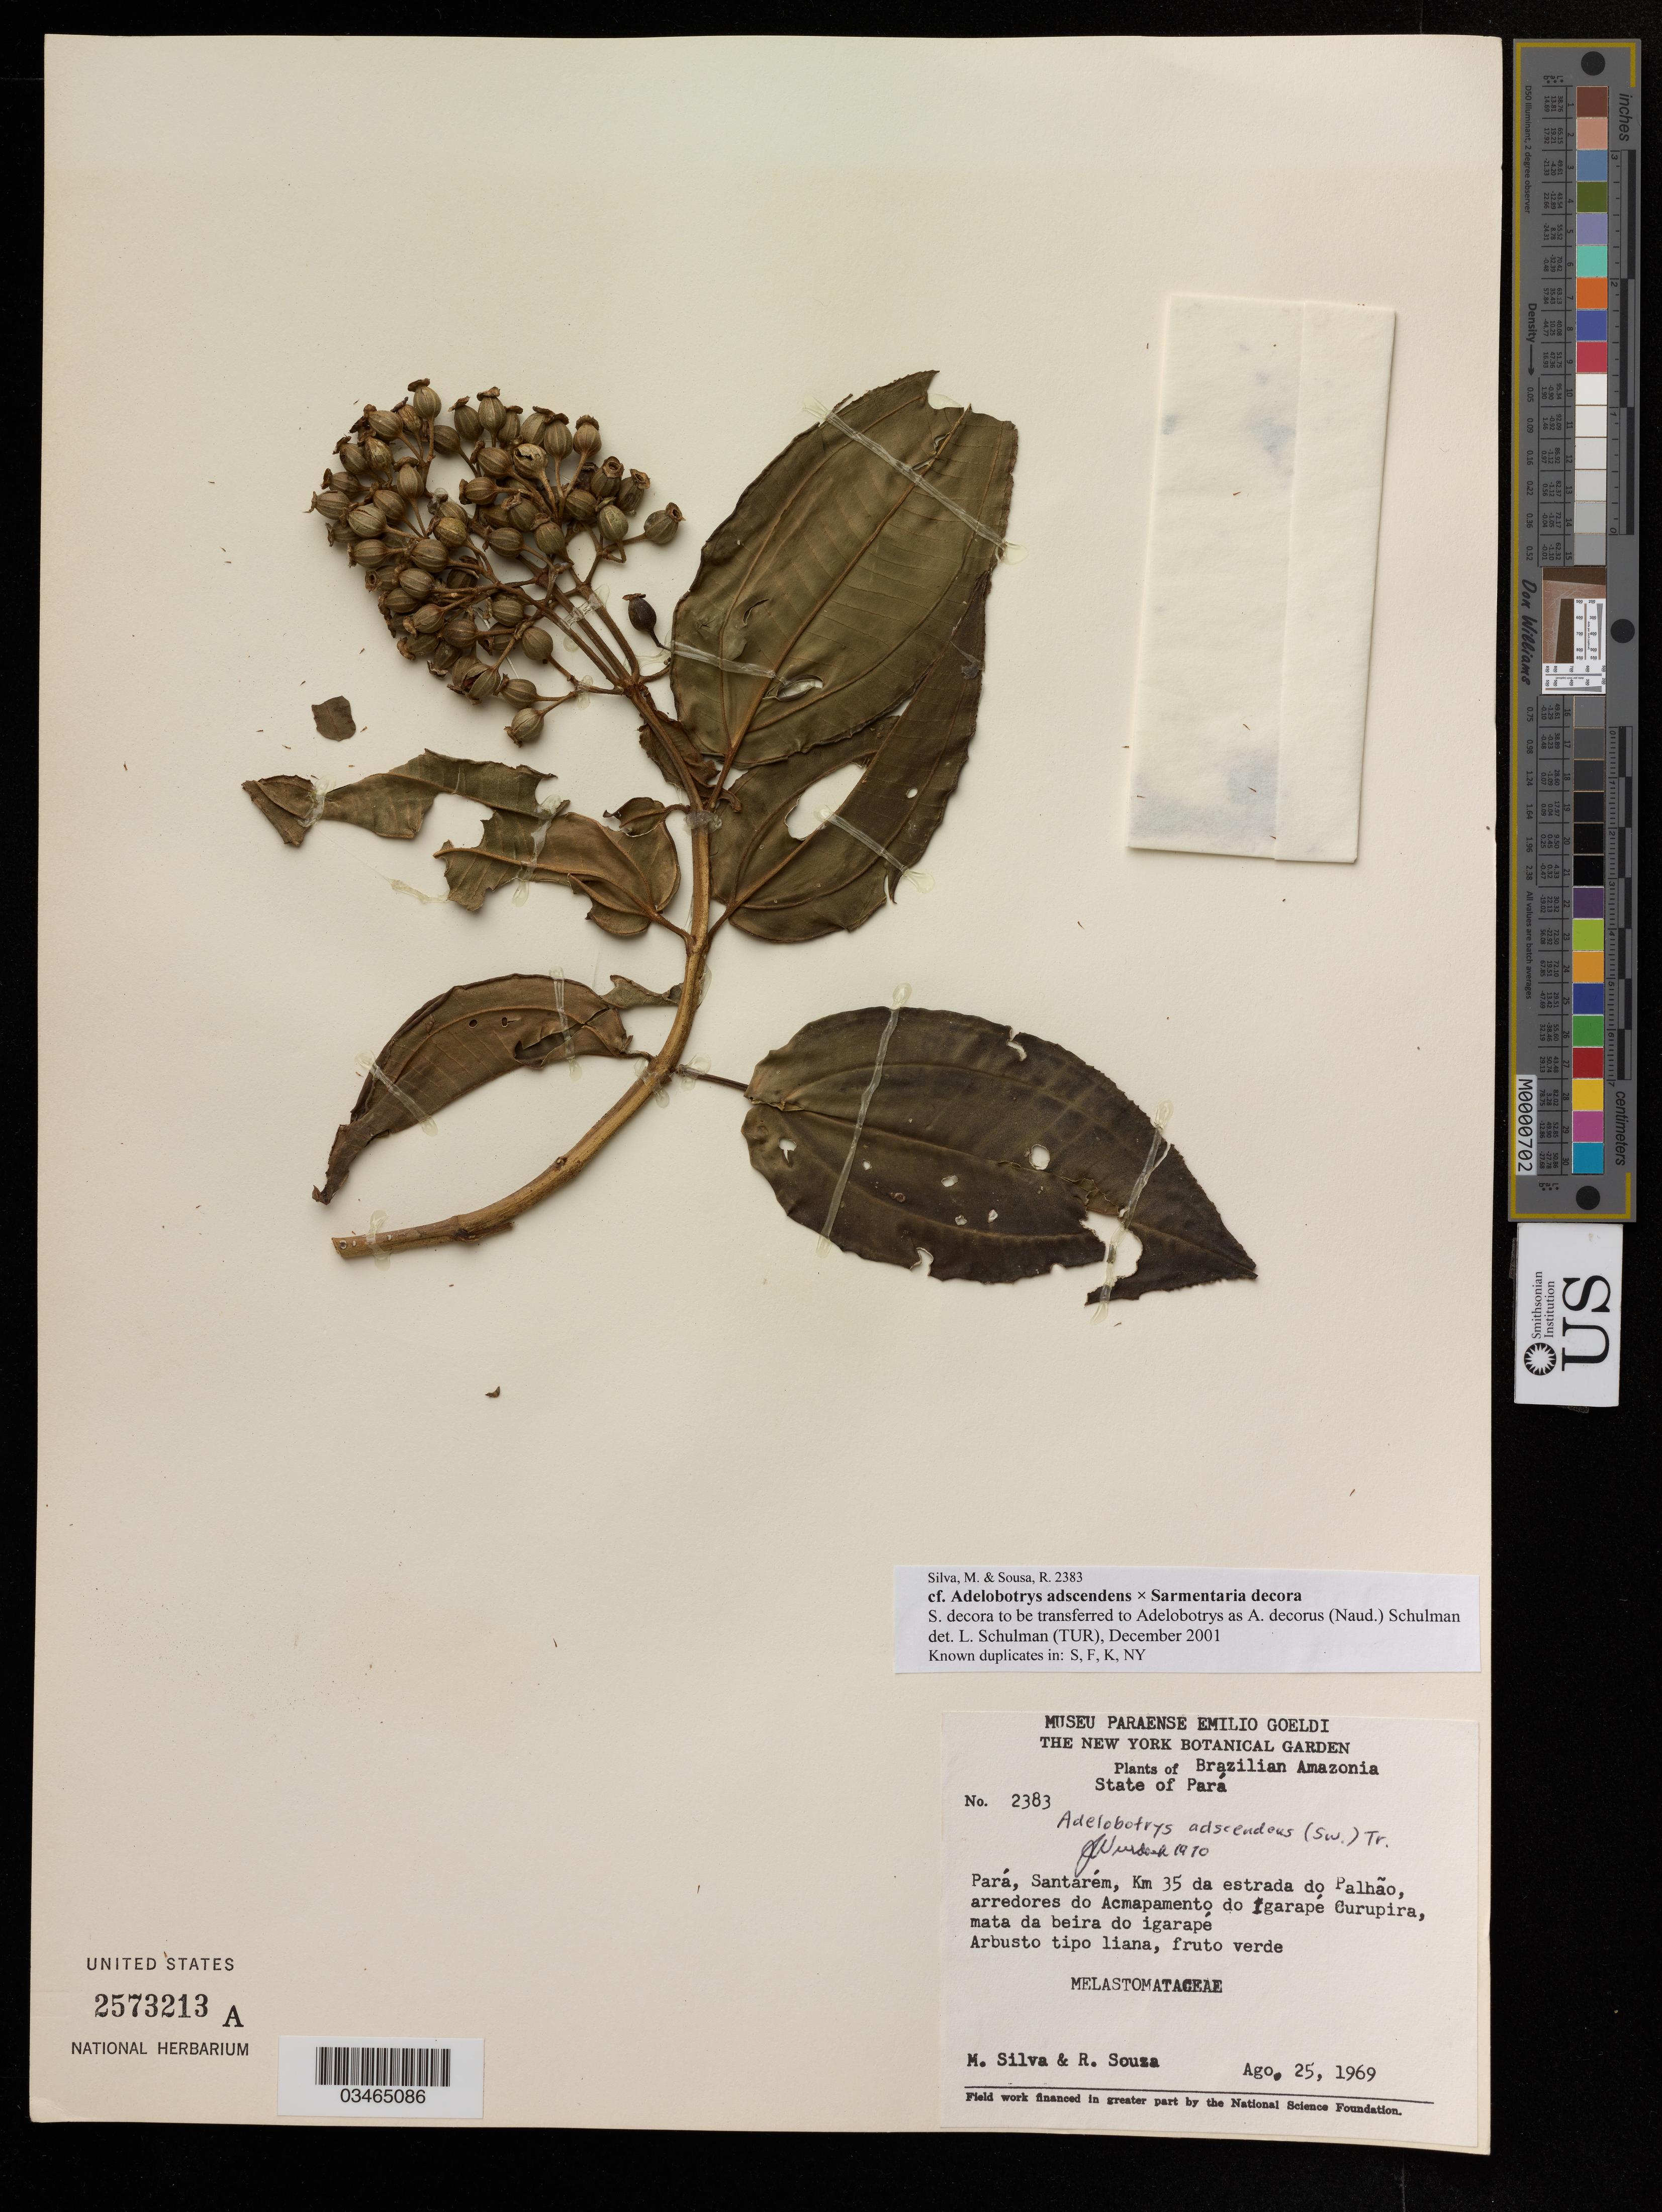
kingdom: Plantae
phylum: Tracheophyta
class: Magnoliopsida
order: Myrtales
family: Melastomataceae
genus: Adelobotrys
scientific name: Adelobotrys adscendens x Sarmentaria decora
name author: (Sw.) Triana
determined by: Schulman, Leif, (TUR), University of Turku (FINLAND)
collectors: Silva, M. & R. Sousa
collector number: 2383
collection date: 1969-08-25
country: Brazil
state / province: Pará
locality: Brazilian Amazonia, Santare,. L, 35 da estrada do Palhao.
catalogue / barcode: US 2573213A